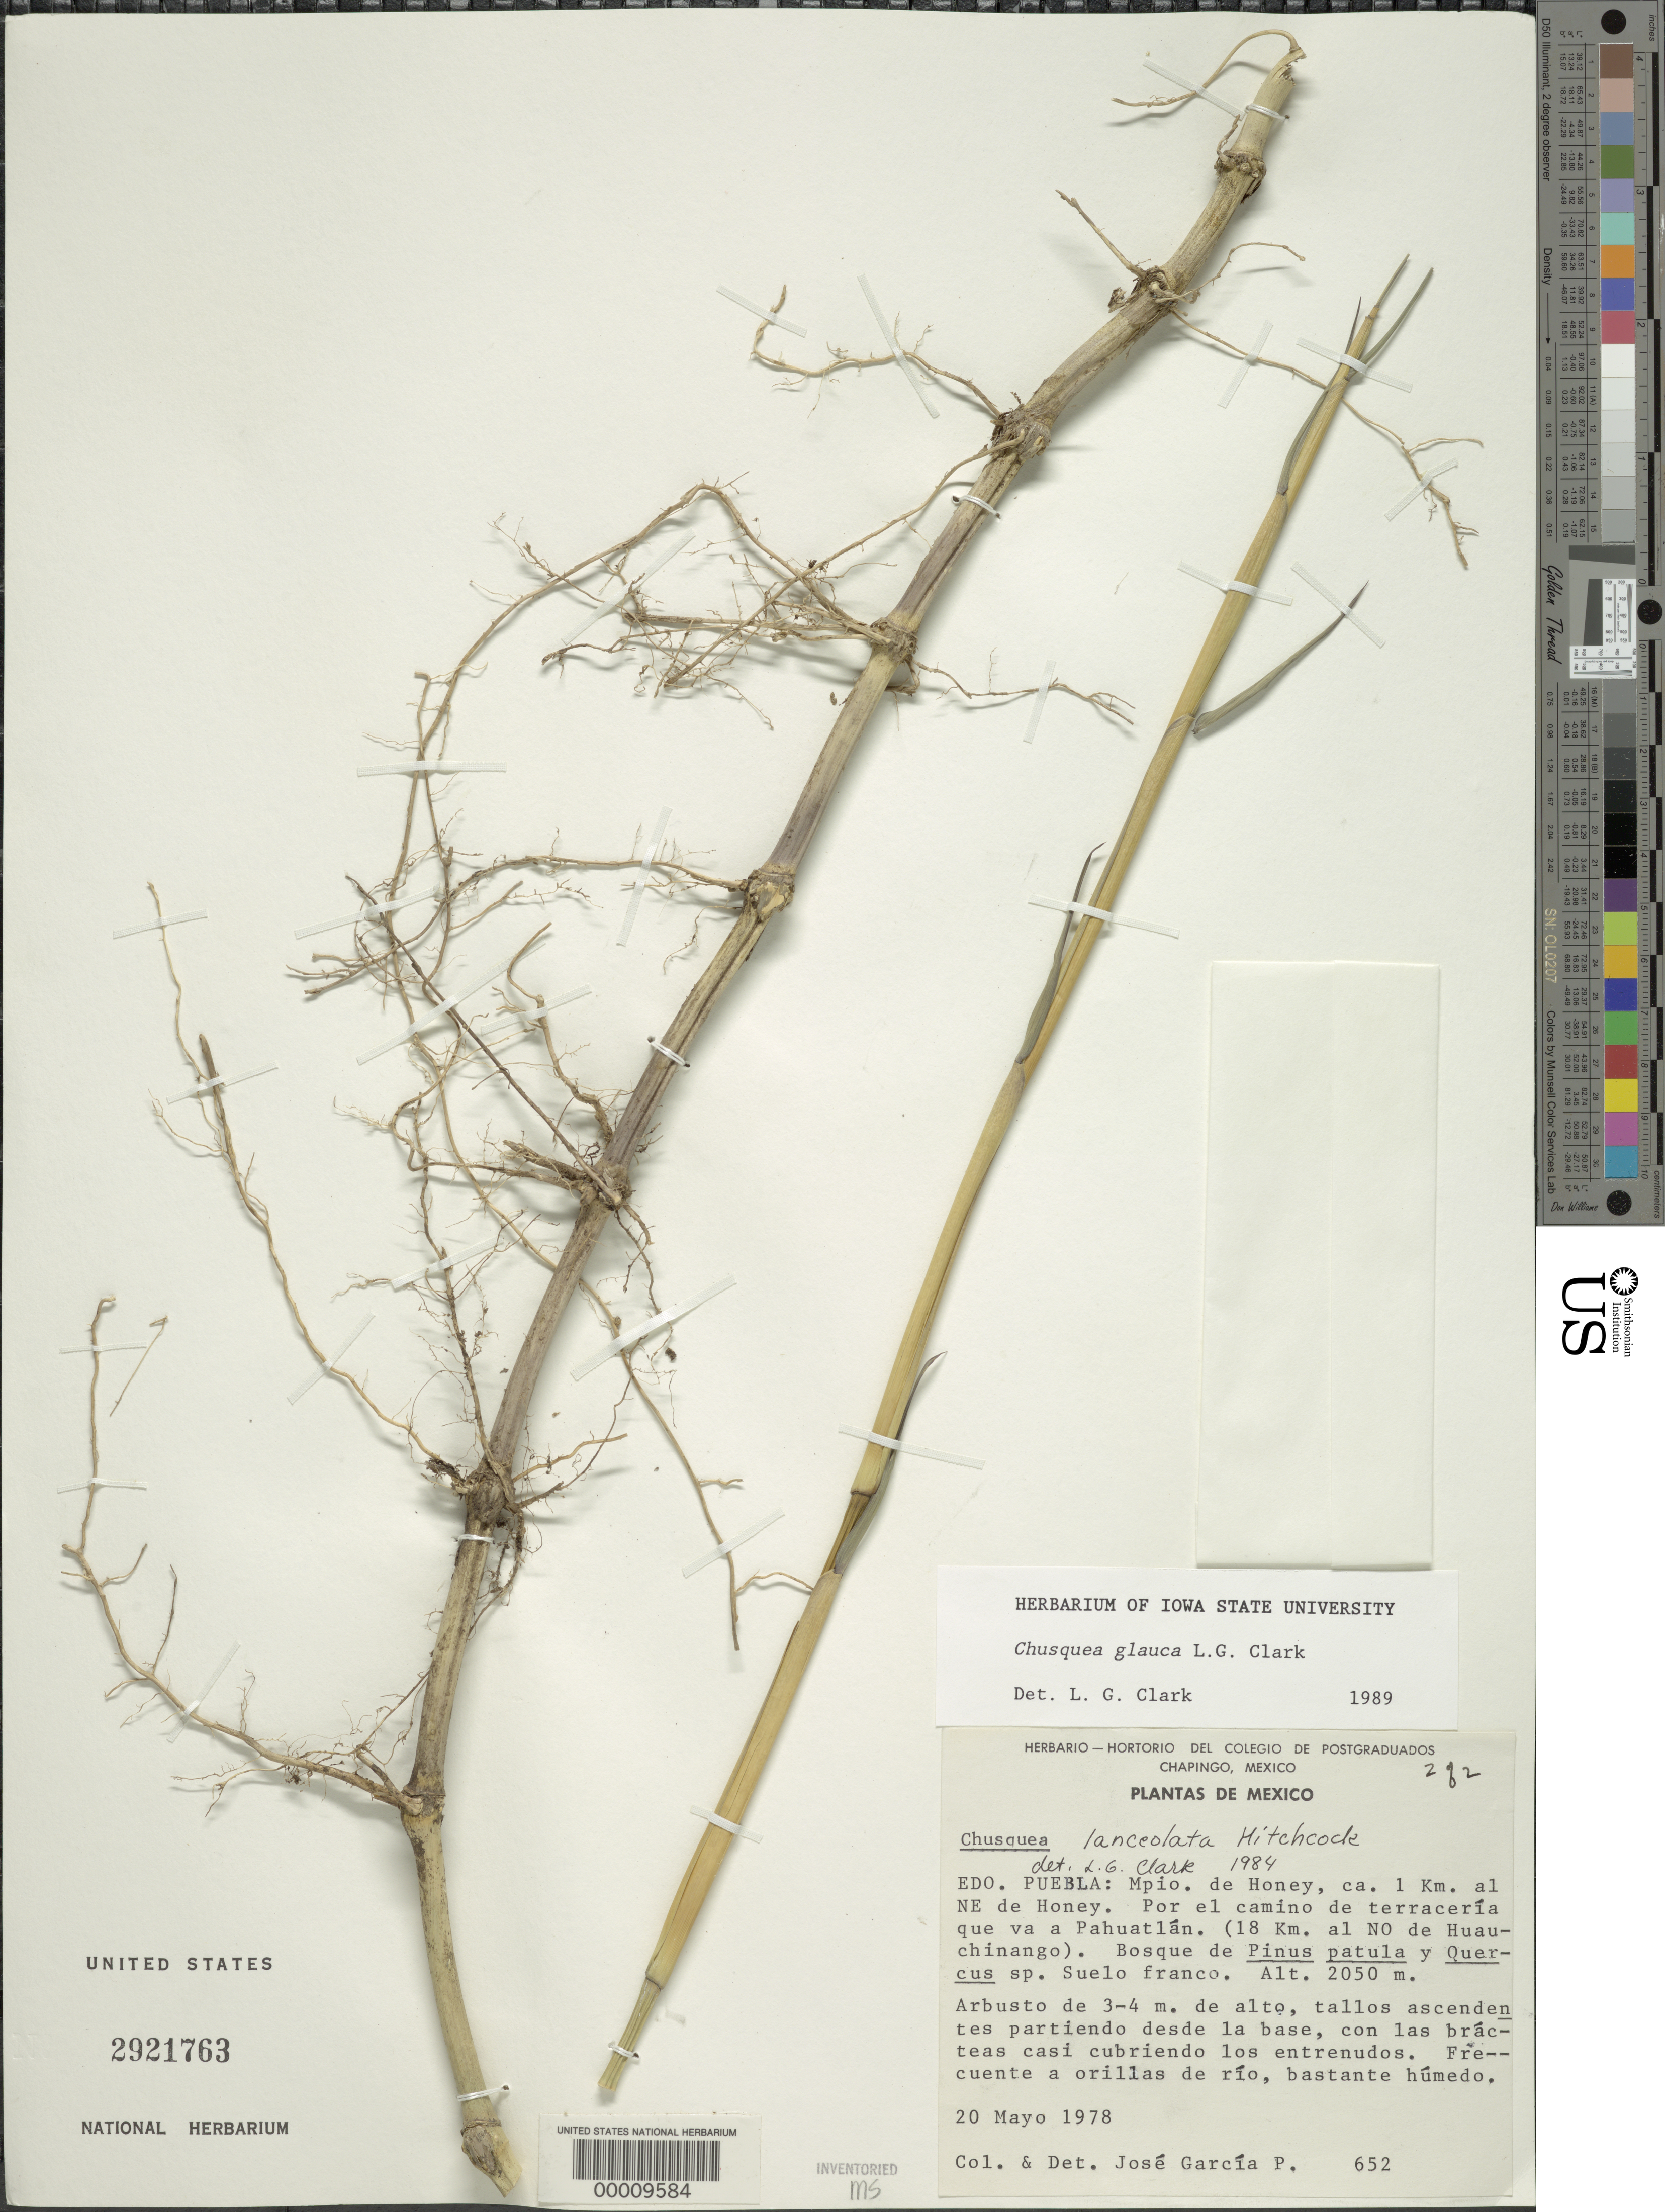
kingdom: Plantae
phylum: Tracheophyta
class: Liliopsida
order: Poales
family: Poaceae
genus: Chusquea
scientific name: Chusquea lanceolata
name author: Hitchc. in C.V. Morton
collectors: J. Garcia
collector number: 652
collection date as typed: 20 May 1978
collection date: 1978-05-20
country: Mexico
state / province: Puebla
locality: Honey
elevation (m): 2050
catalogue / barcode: US 2921763